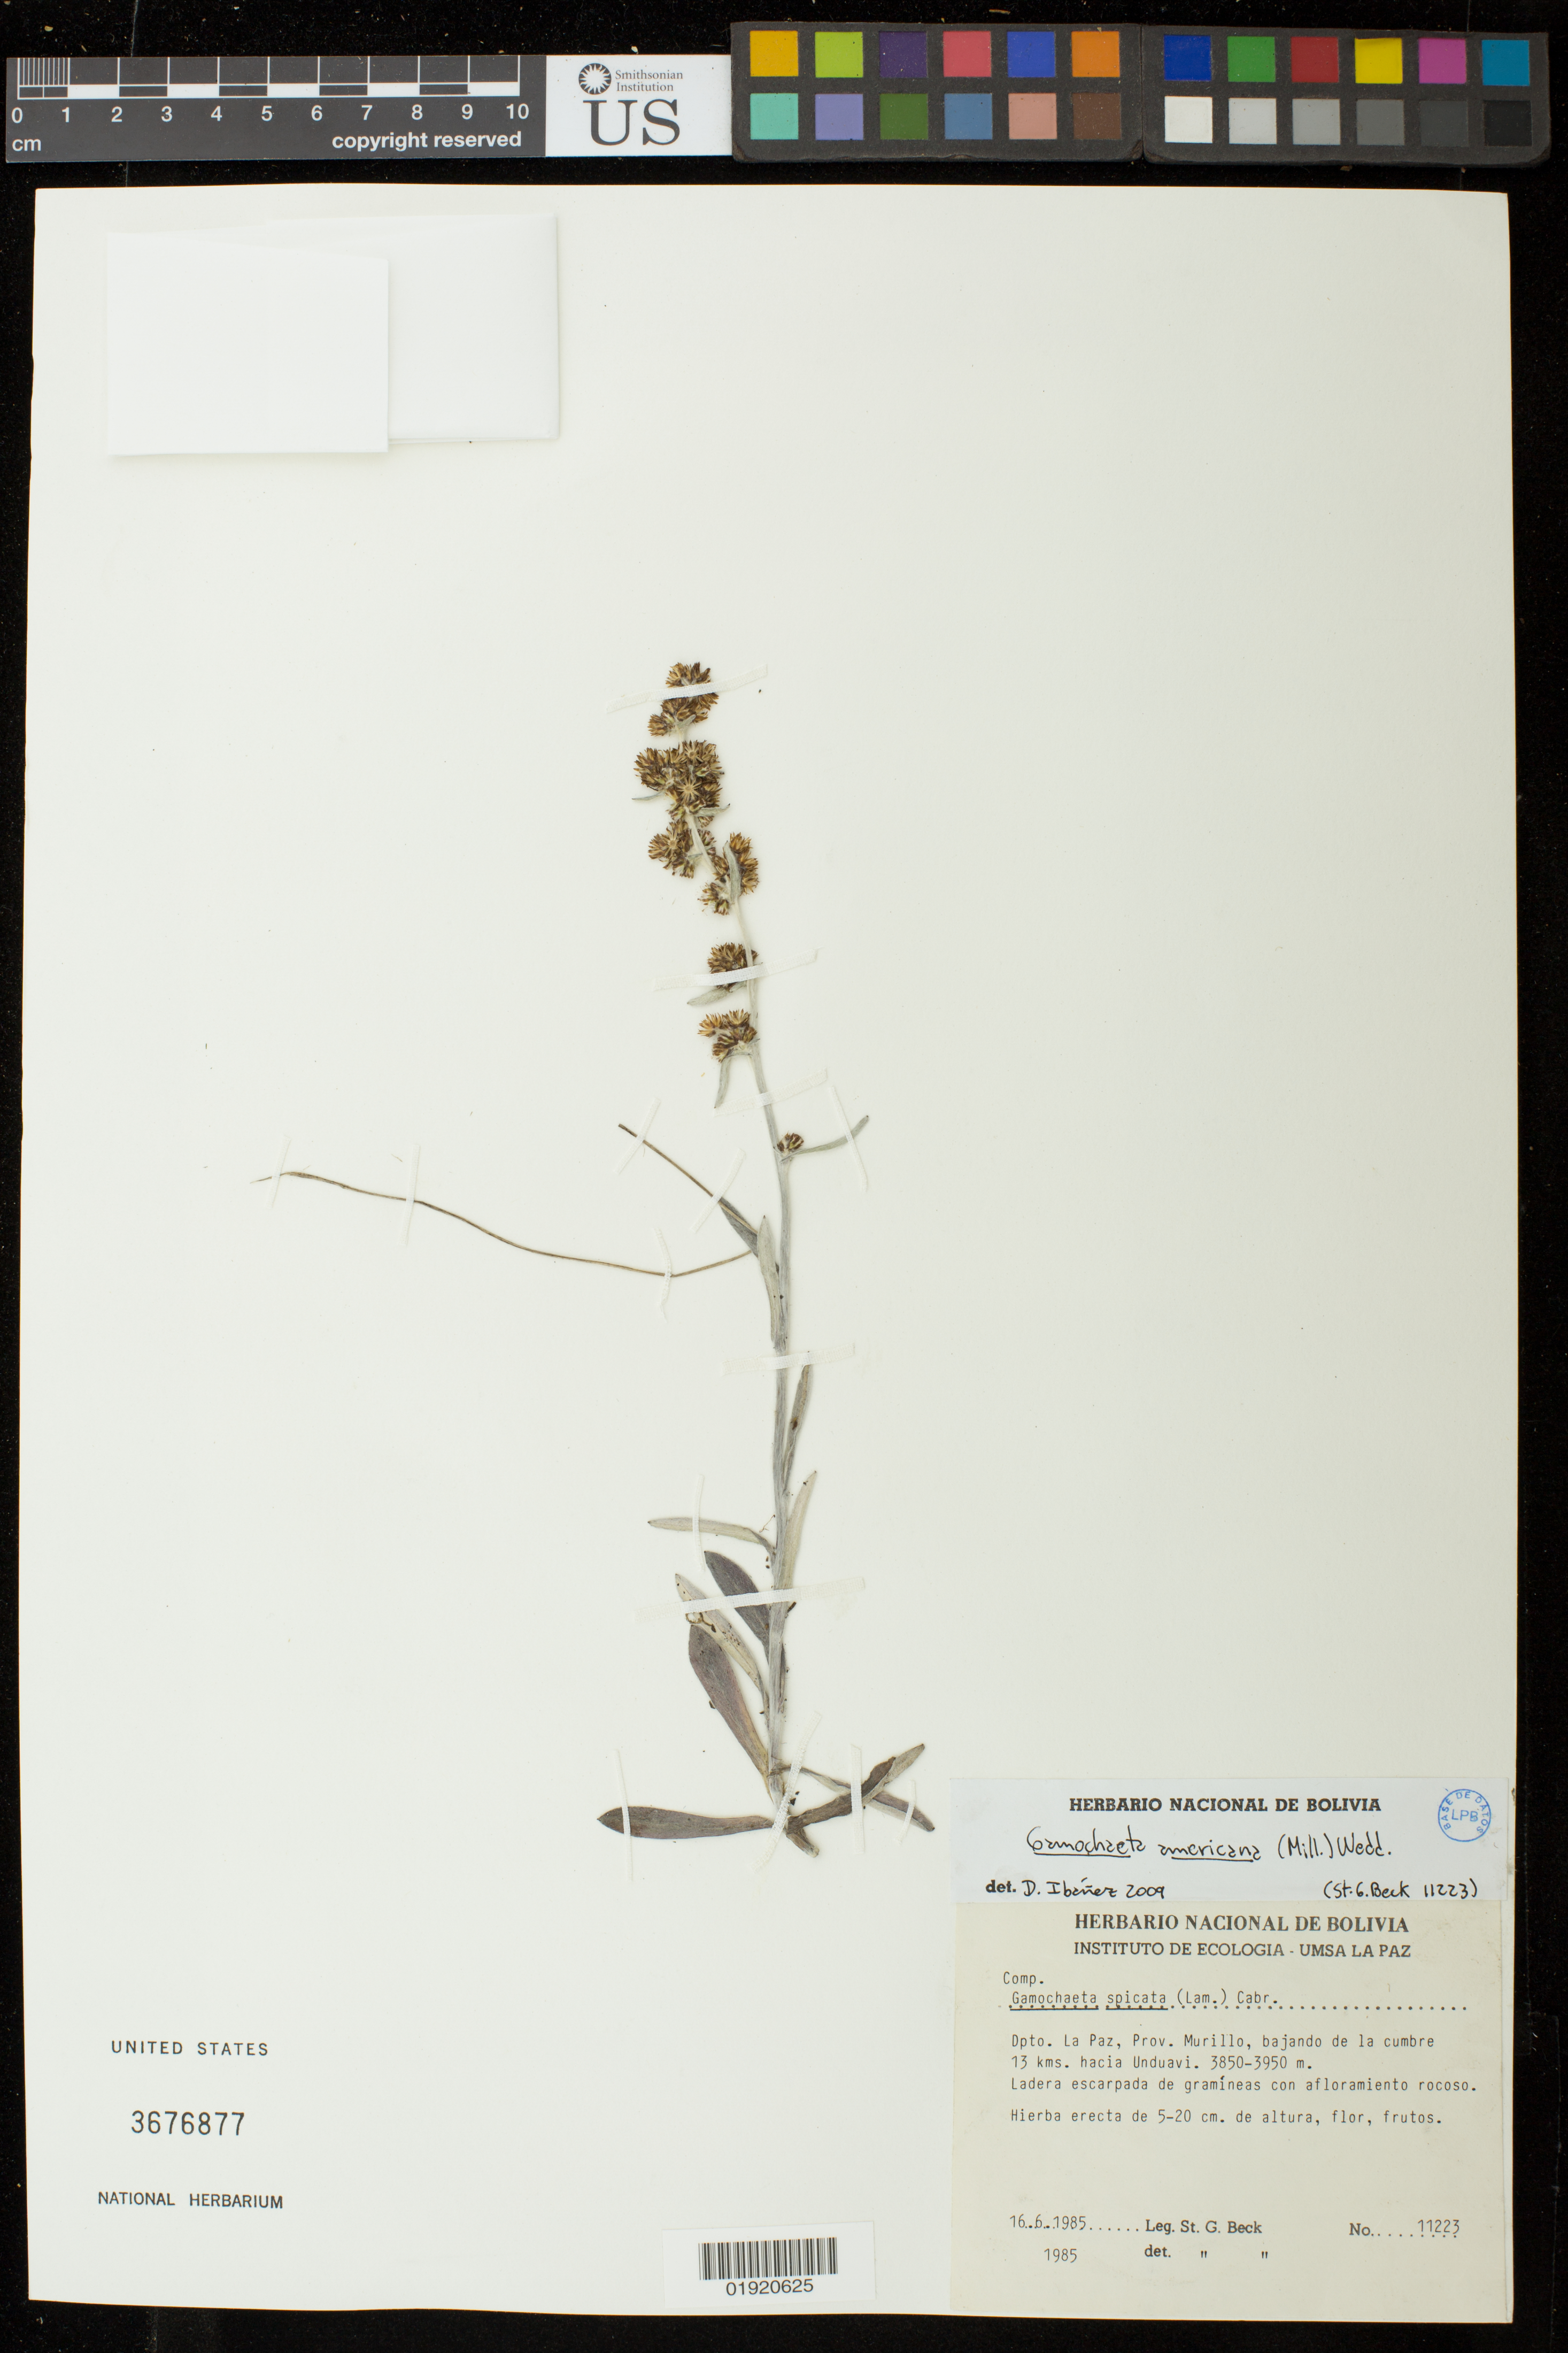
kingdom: Plantae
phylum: Tracheophyta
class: Magnoliopsida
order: Asterales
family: Asteraceae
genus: Gamochaeta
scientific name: Gamochaeta americana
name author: (Mill.) Wedd.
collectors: S. Beck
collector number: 11223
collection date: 1985-06-16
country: Bolivia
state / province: La Paz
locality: Depto. La Paz, Prov. Murillo, bajando de la cumbre 13 kms. hacia Unduavi.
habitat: Ladera escarpada de gramineas con afloramiento rocoso.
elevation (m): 3850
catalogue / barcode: US 3676877